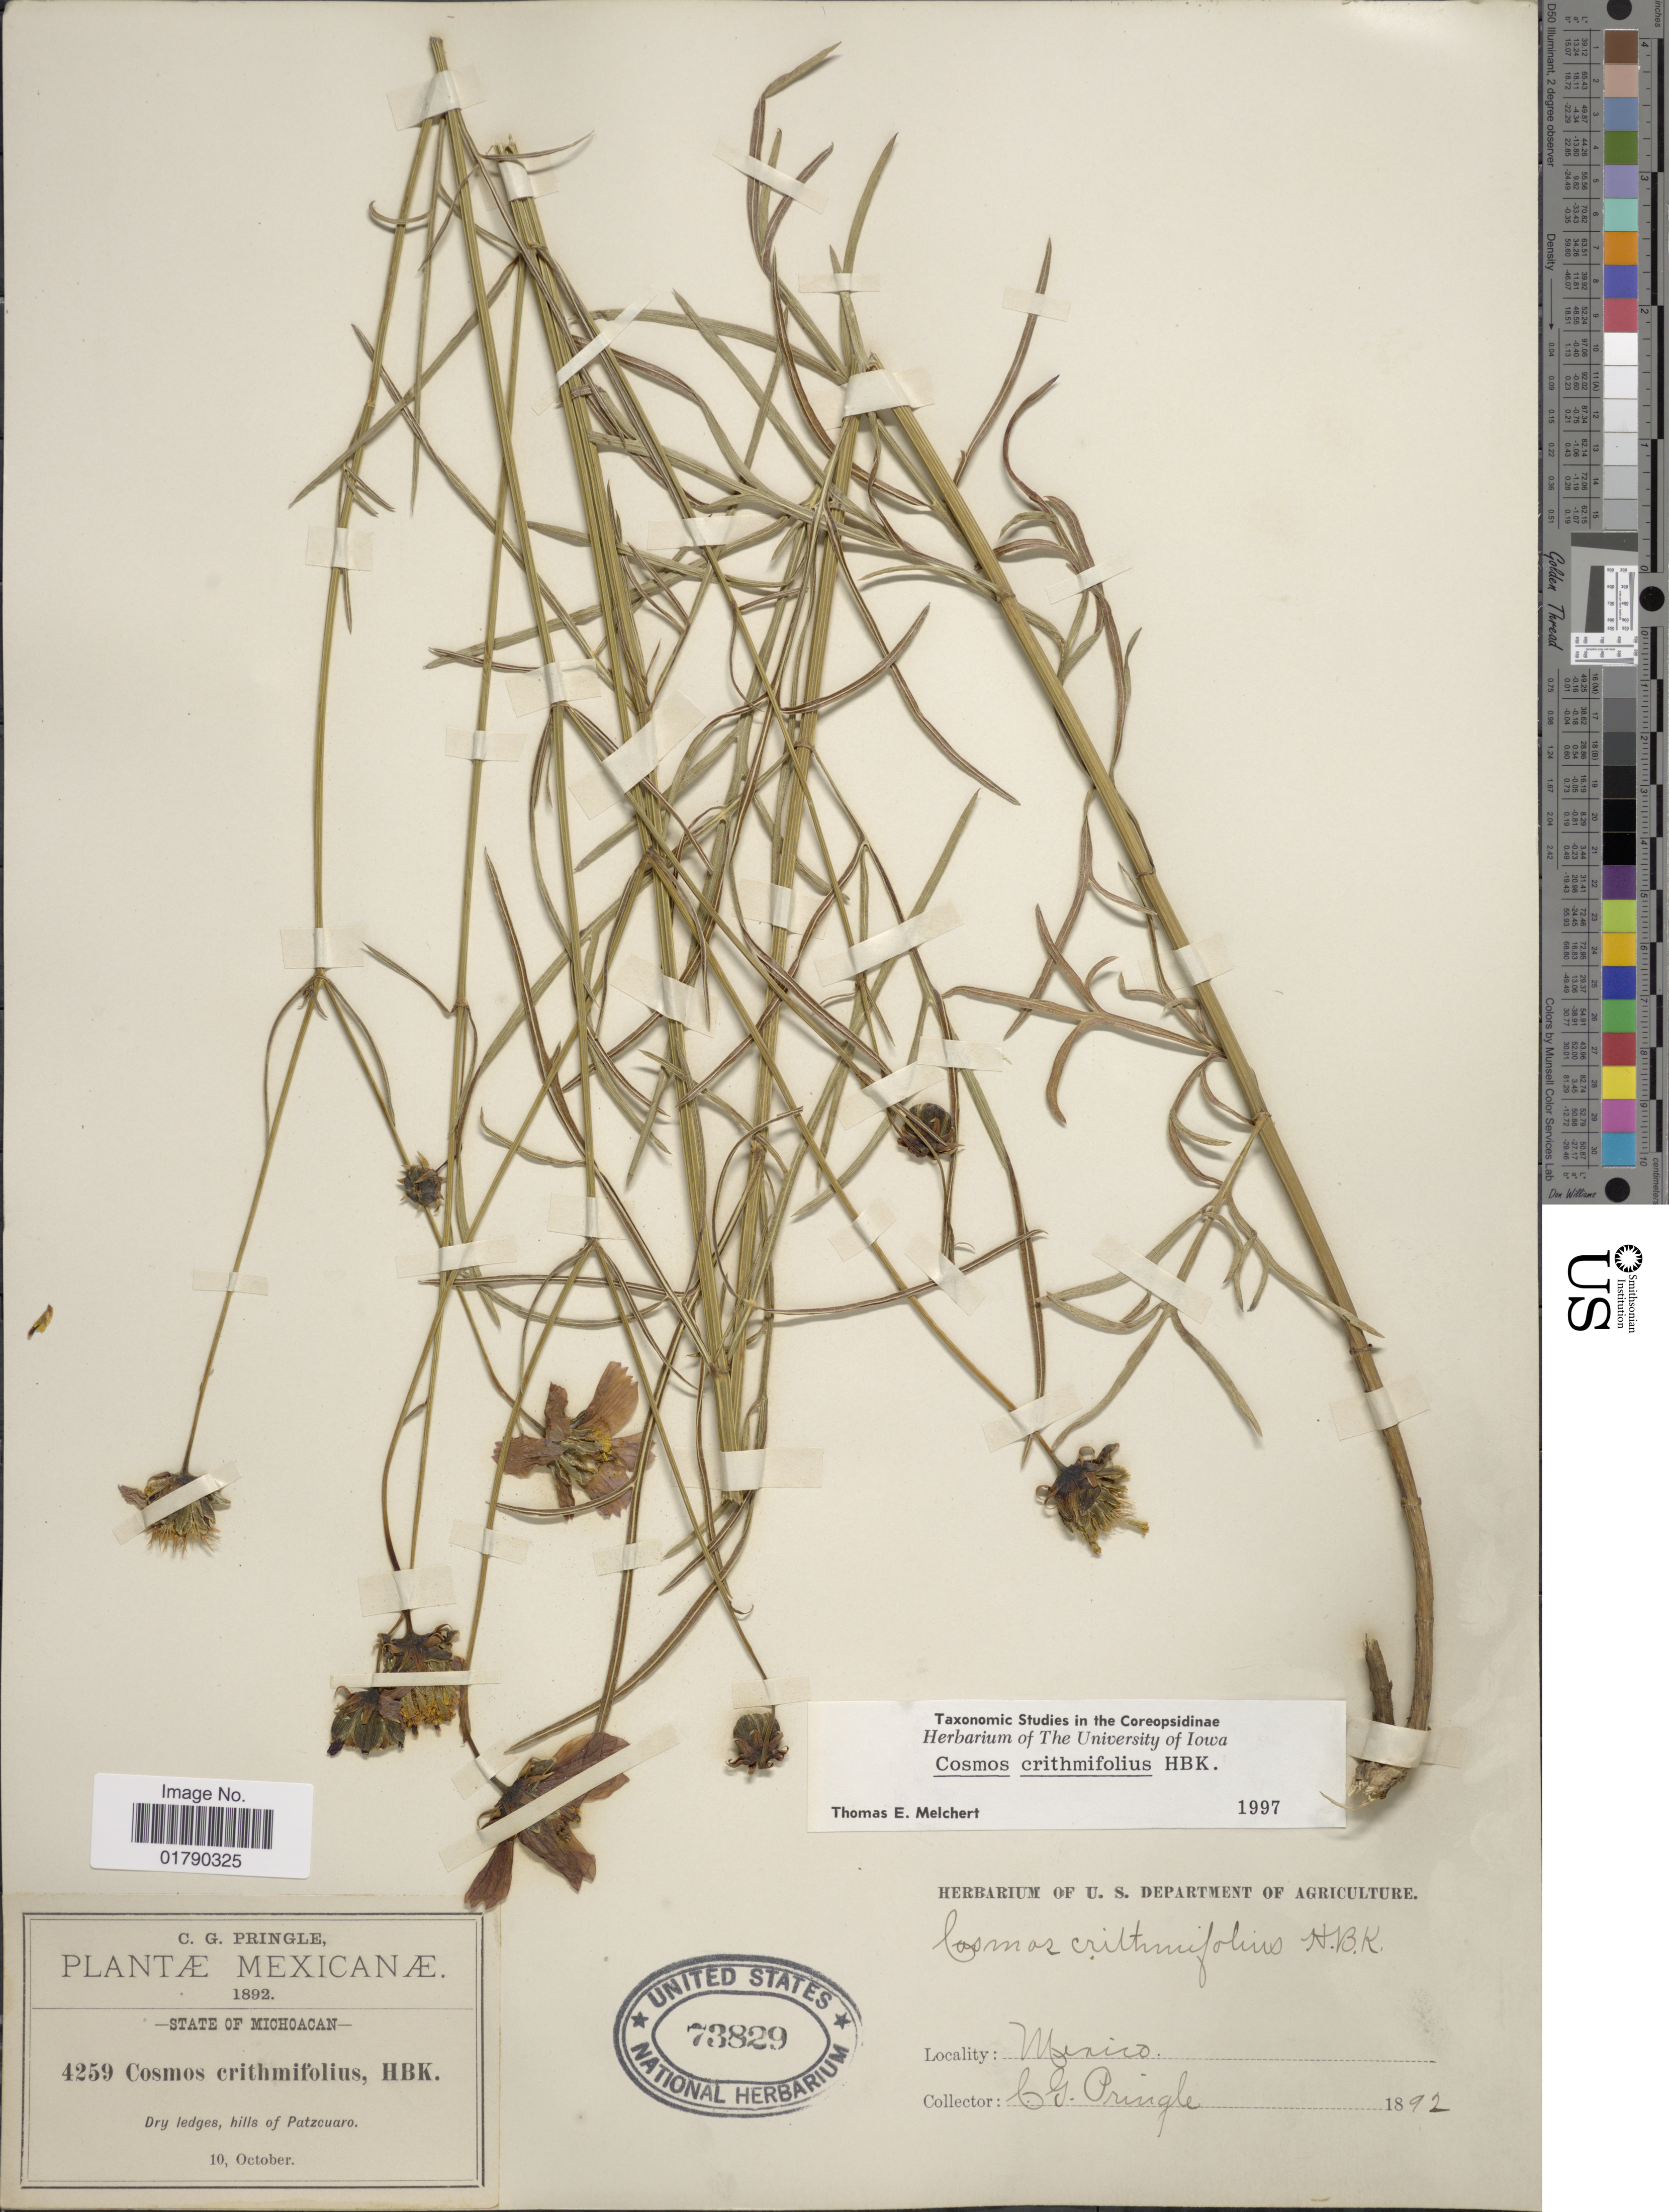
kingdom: Plantae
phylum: Tracheophyta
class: Magnoliopsida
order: Asterales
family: Asteraceae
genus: Cosmos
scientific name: Cosmos crithmifolius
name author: Kunth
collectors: C. G. Pringle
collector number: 4259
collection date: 1892-10-10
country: Mexico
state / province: Michoacán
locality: Hills of Patzcuaro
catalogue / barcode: US 73829